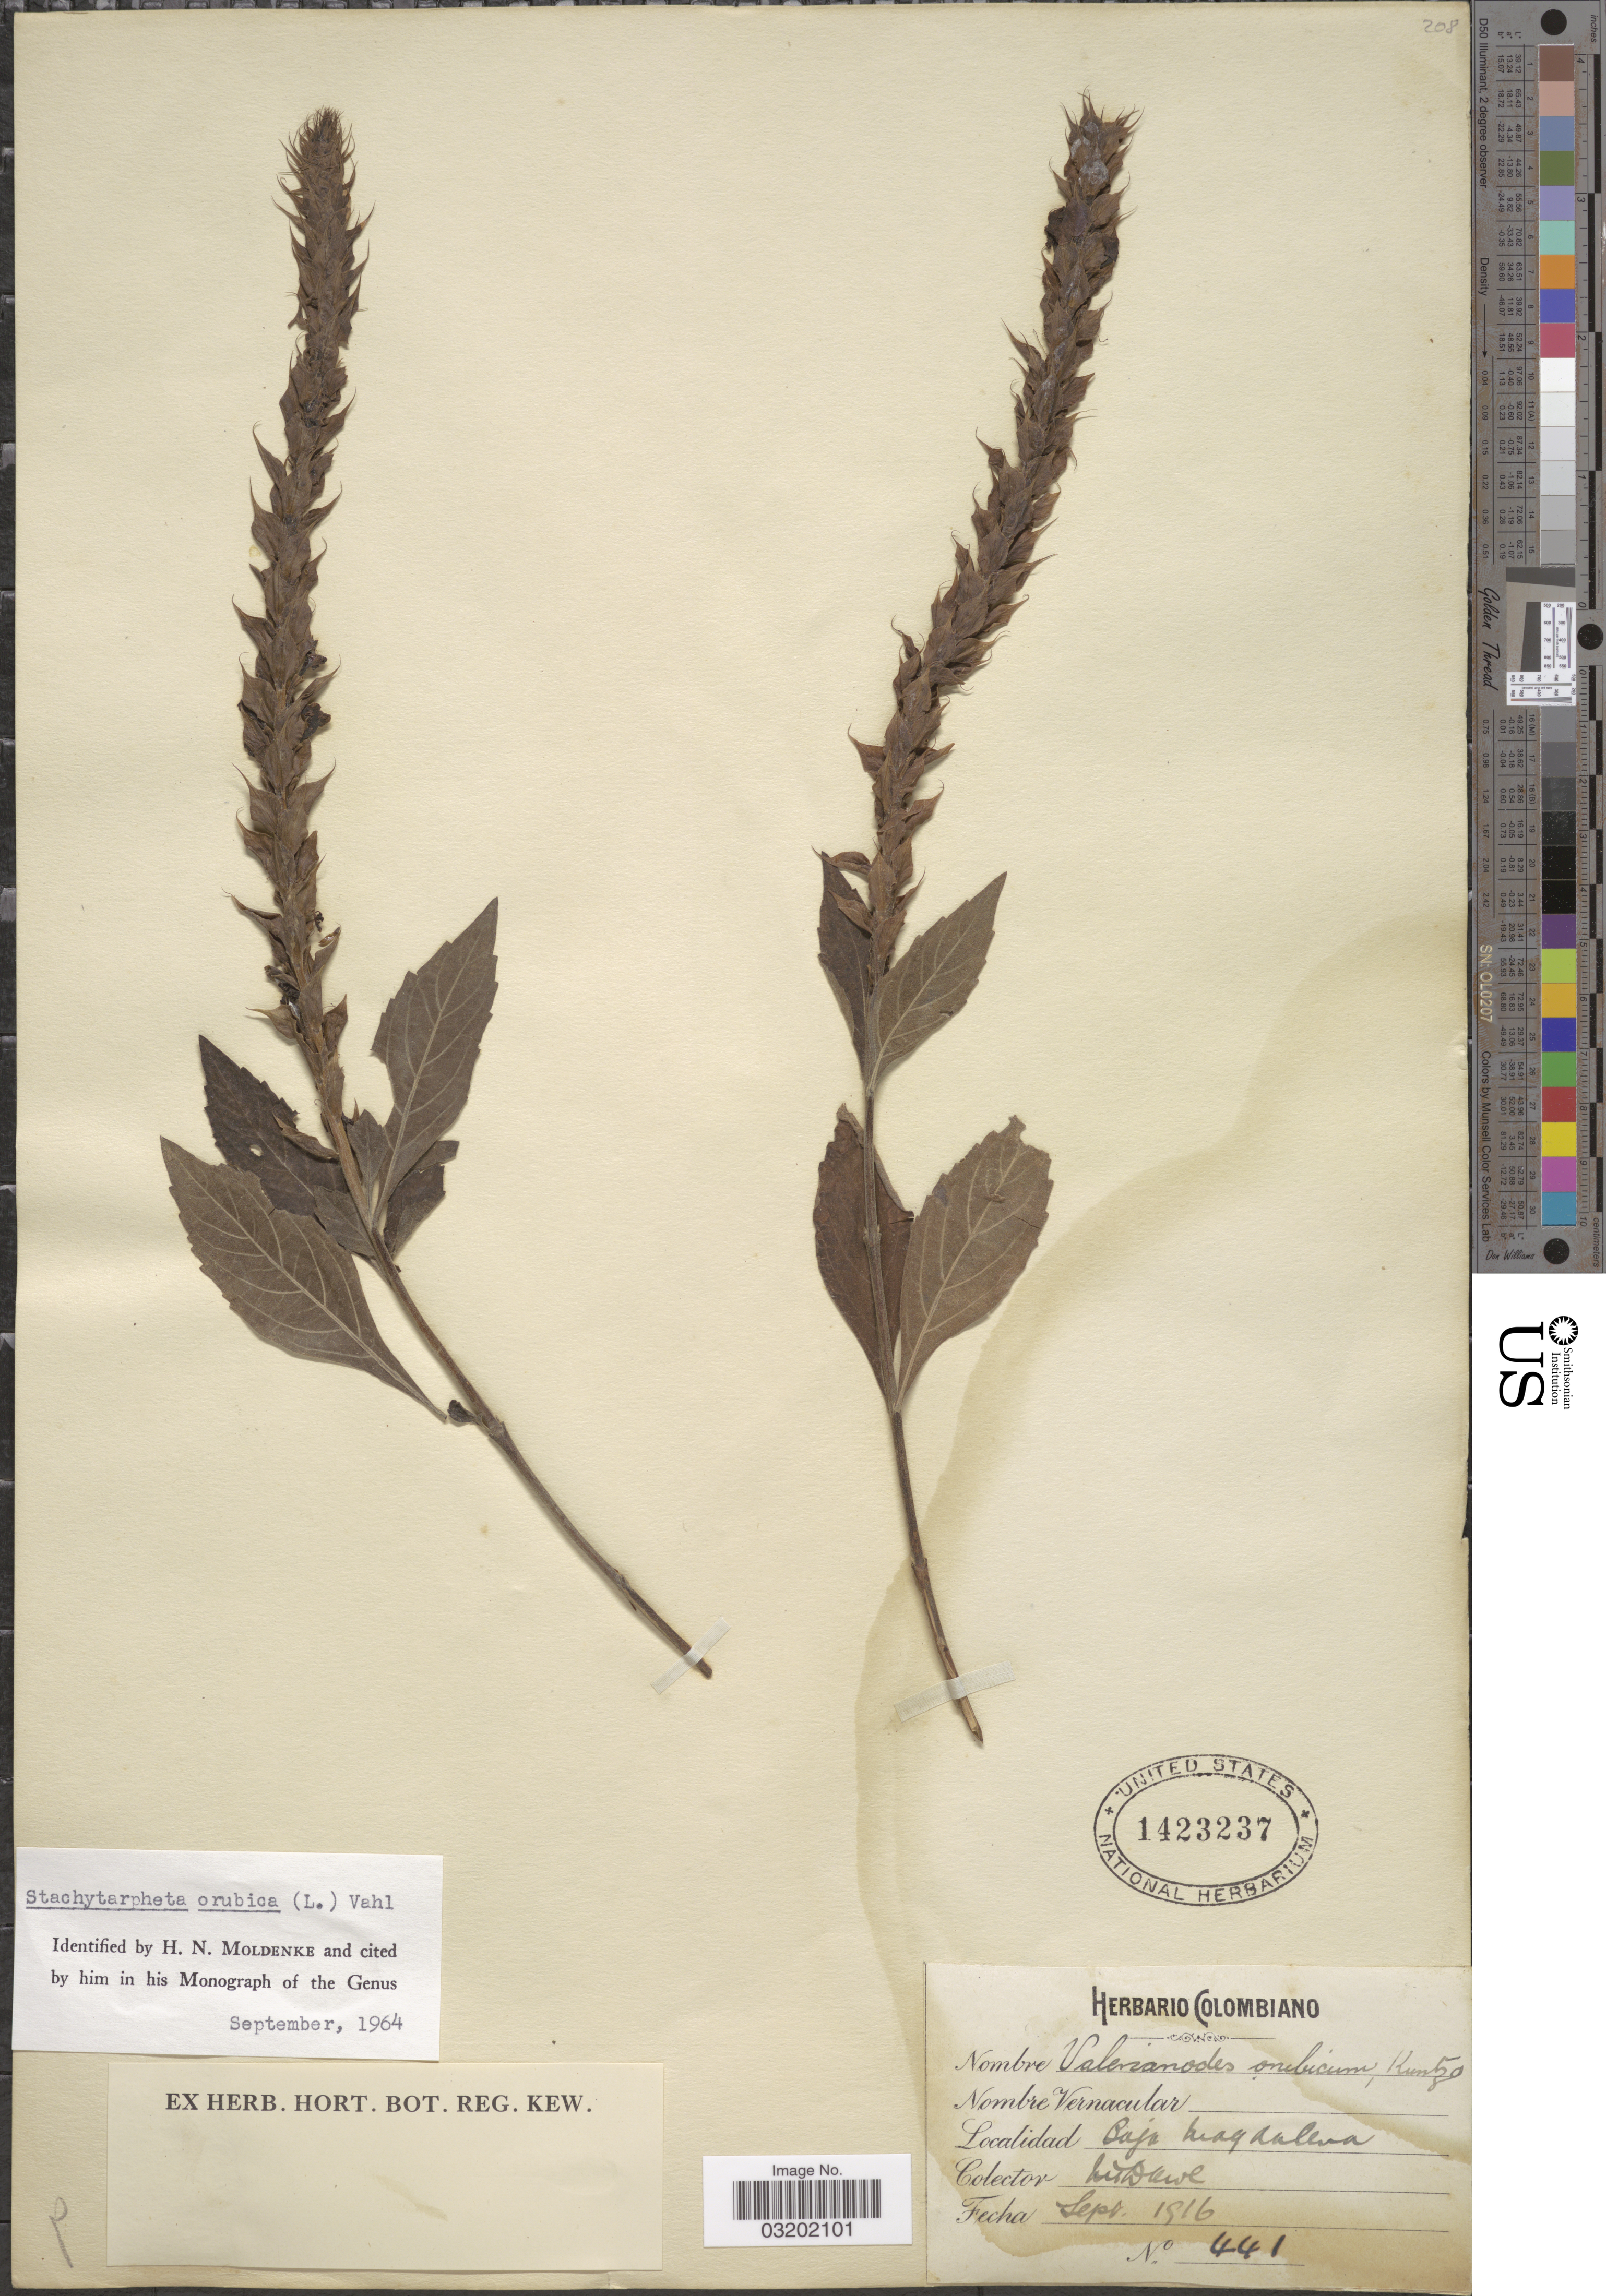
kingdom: Plantae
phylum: Tracheophyta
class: Magnoliopsida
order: Lamiales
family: Verbenaceae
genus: Stachytarpheta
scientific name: Stachytarpheta orubica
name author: (L.) Vahl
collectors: M. T. Dawe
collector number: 441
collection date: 1916-09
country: Colombia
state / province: Magdalena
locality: Baja Magdalena.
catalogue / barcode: US 1423237